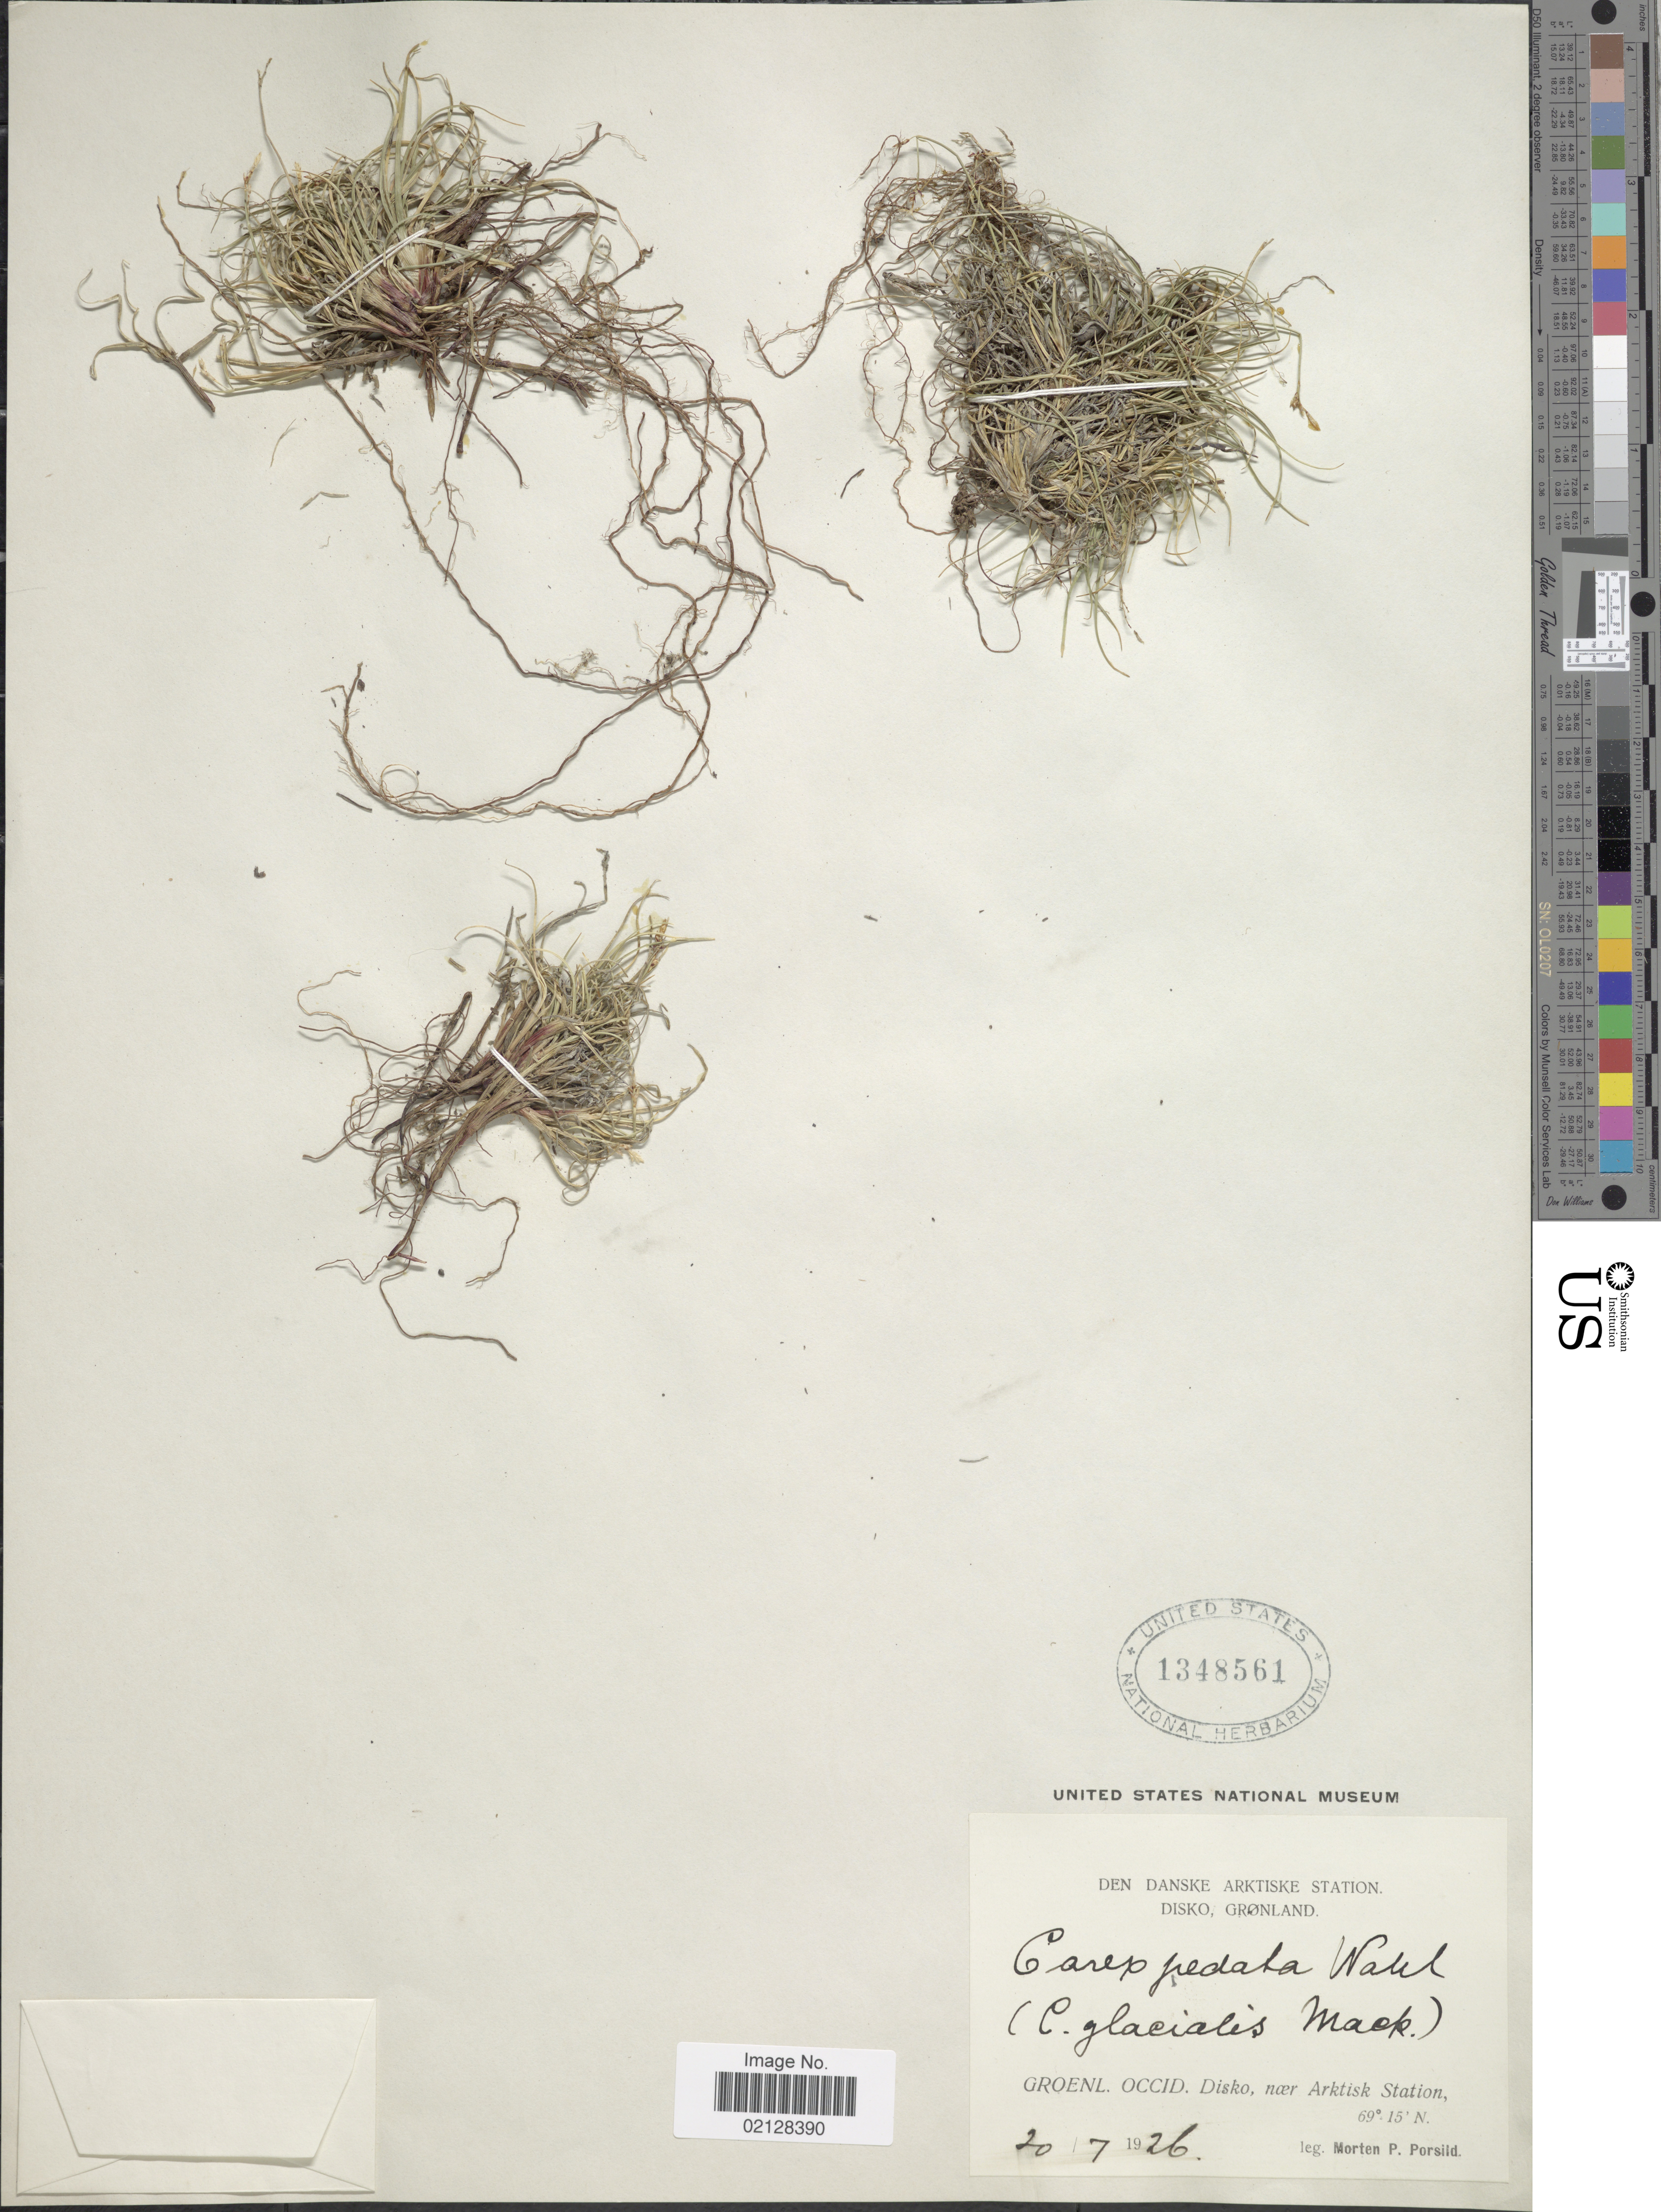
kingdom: Plantae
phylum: Tracheophyta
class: Liliopsida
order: Poales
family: Cyperaceae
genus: Carex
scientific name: Carex glacialis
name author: Mack.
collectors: M. P. Porsild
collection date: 1926-07-20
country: Greenland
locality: Den Danske Arktiske Station, Disko, Grønland, Groenl. Occid. Disko, naer Aktiske Station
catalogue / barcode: US 1348561